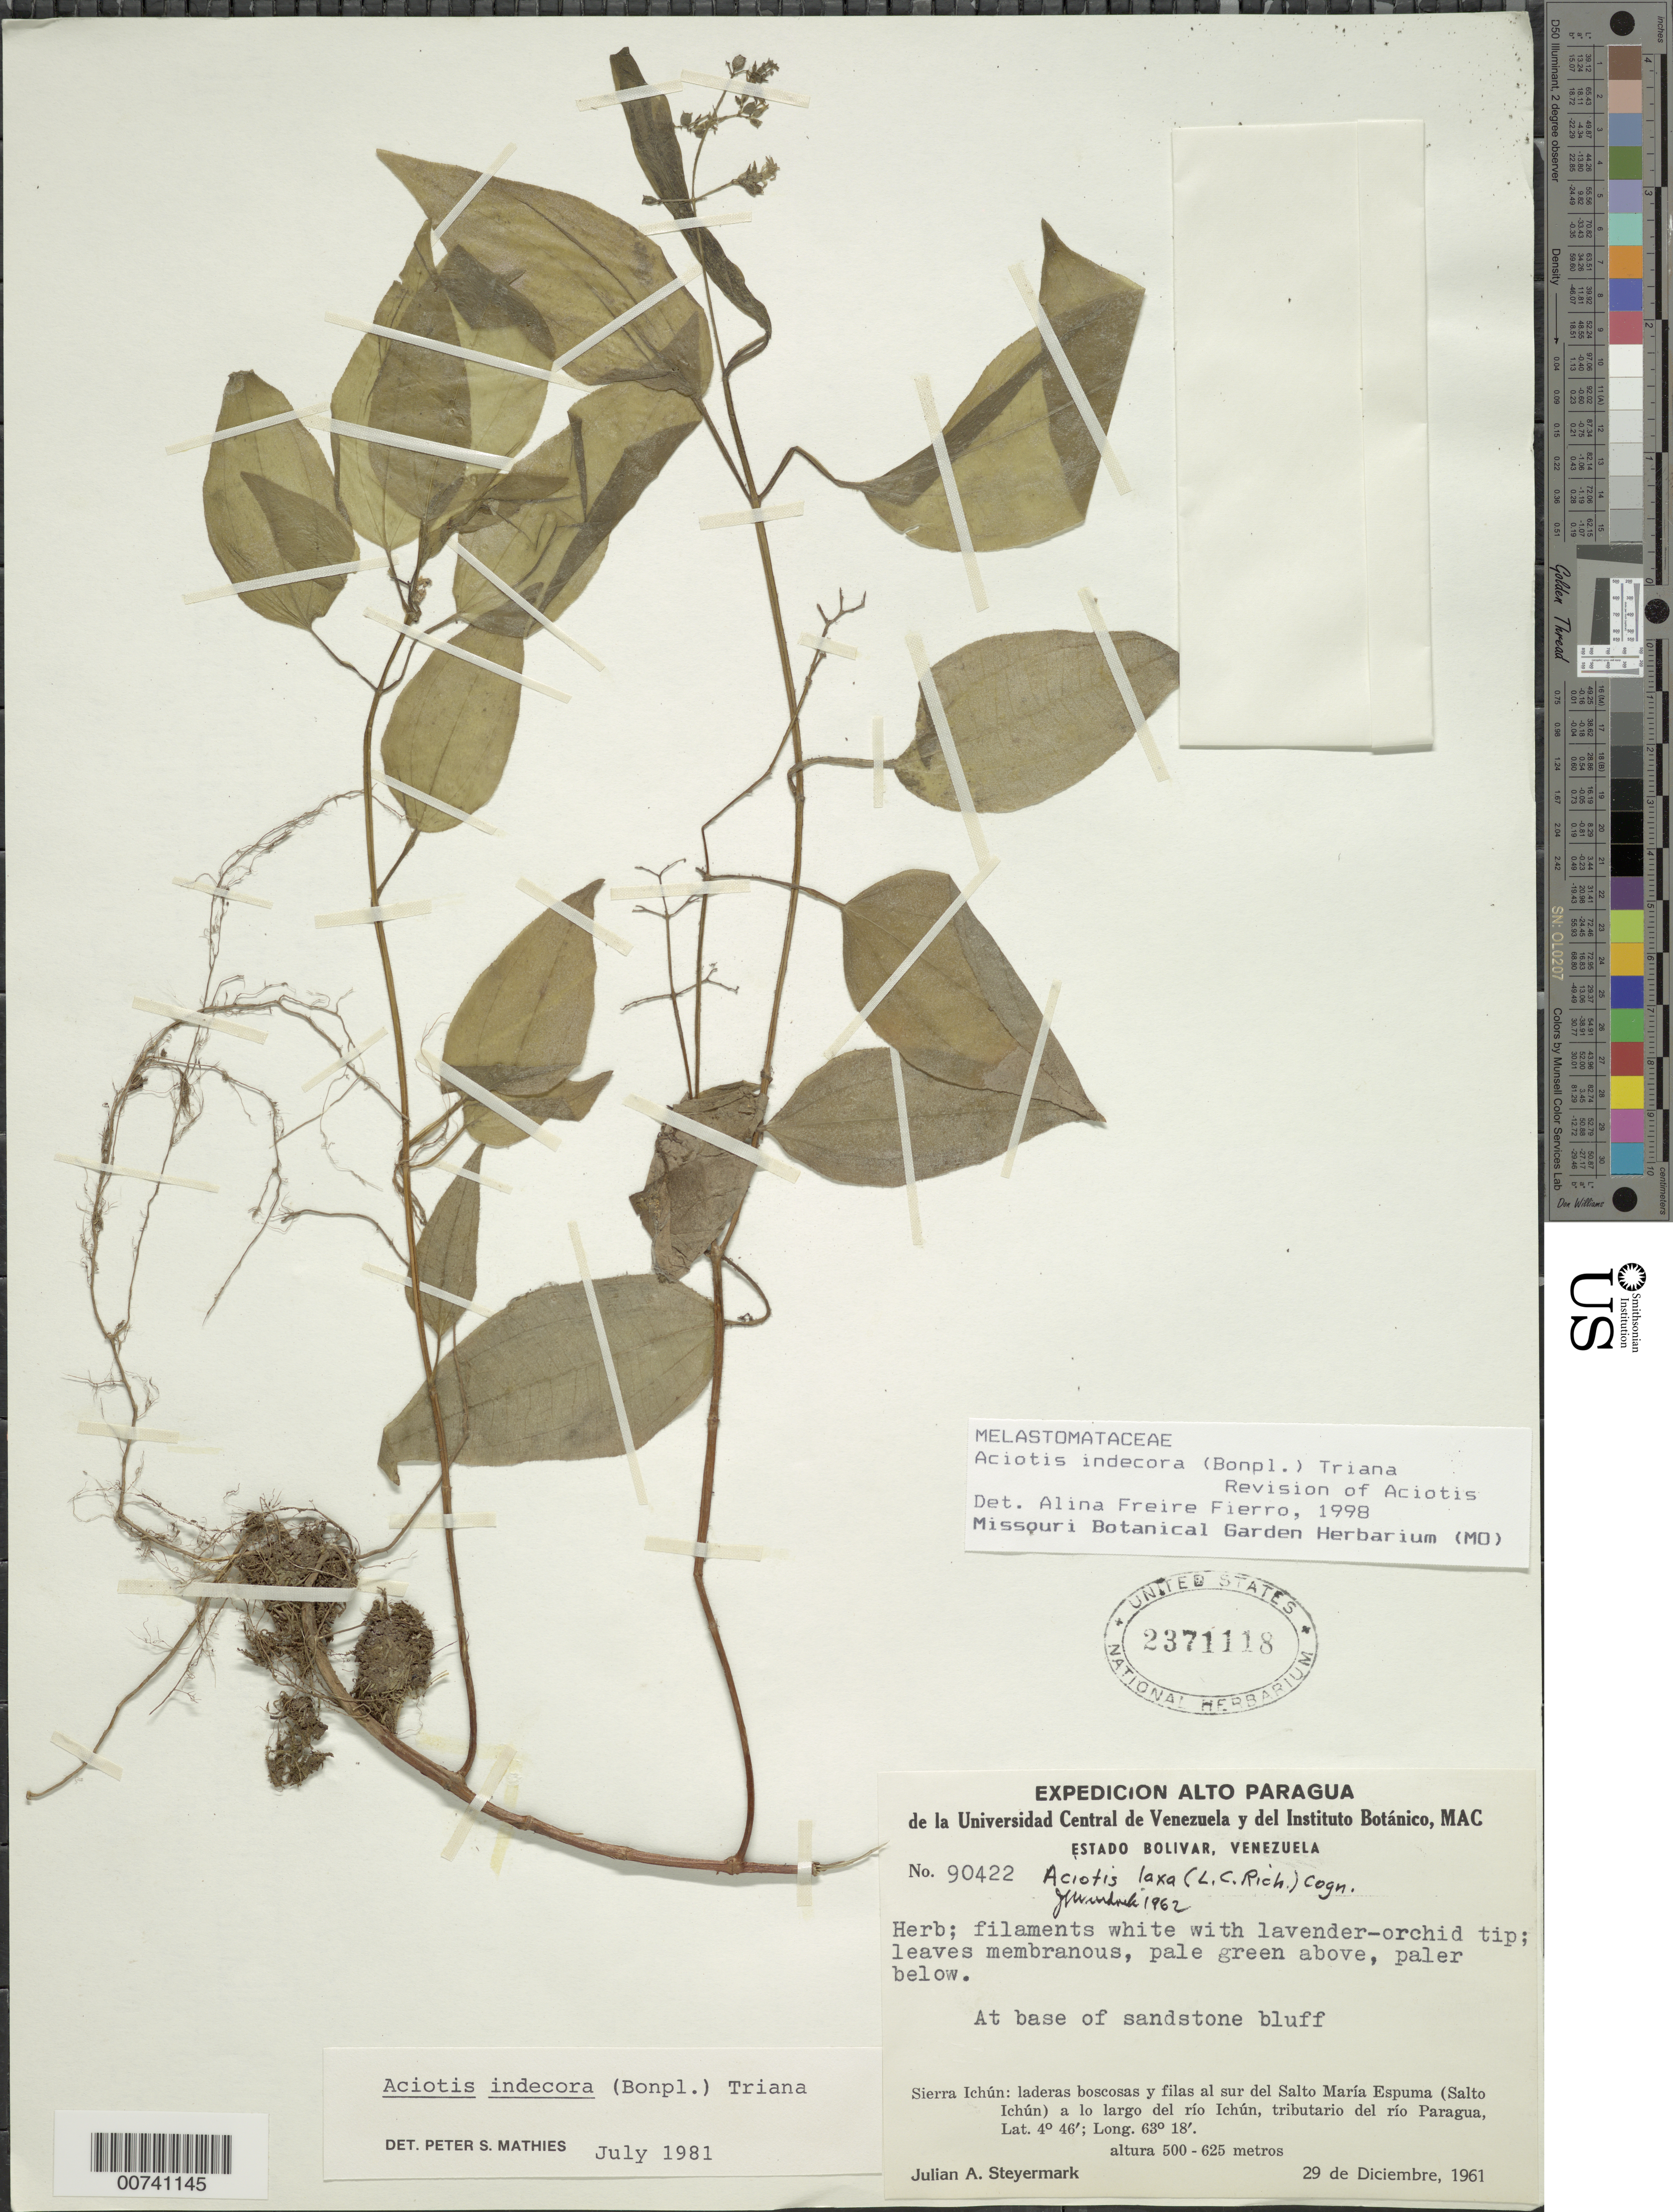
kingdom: Plantae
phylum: Tracheophyta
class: Magnoliopsida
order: Myrtales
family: Melastomataceae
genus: Aciotis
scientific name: Aciotis indecora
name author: (Bonpl.) Triana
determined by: Freire-Fierro, A.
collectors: J. Steyermark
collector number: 90422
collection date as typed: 29-Dec-61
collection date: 1961-12-29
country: Venezuela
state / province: Bolívar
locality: Sierra Ichún: Salto María Espuma (Salto Ichún) del Río Ichún (tributary of río Paragua)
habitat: Bbase of sandstone bluff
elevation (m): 500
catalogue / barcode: US 2371118